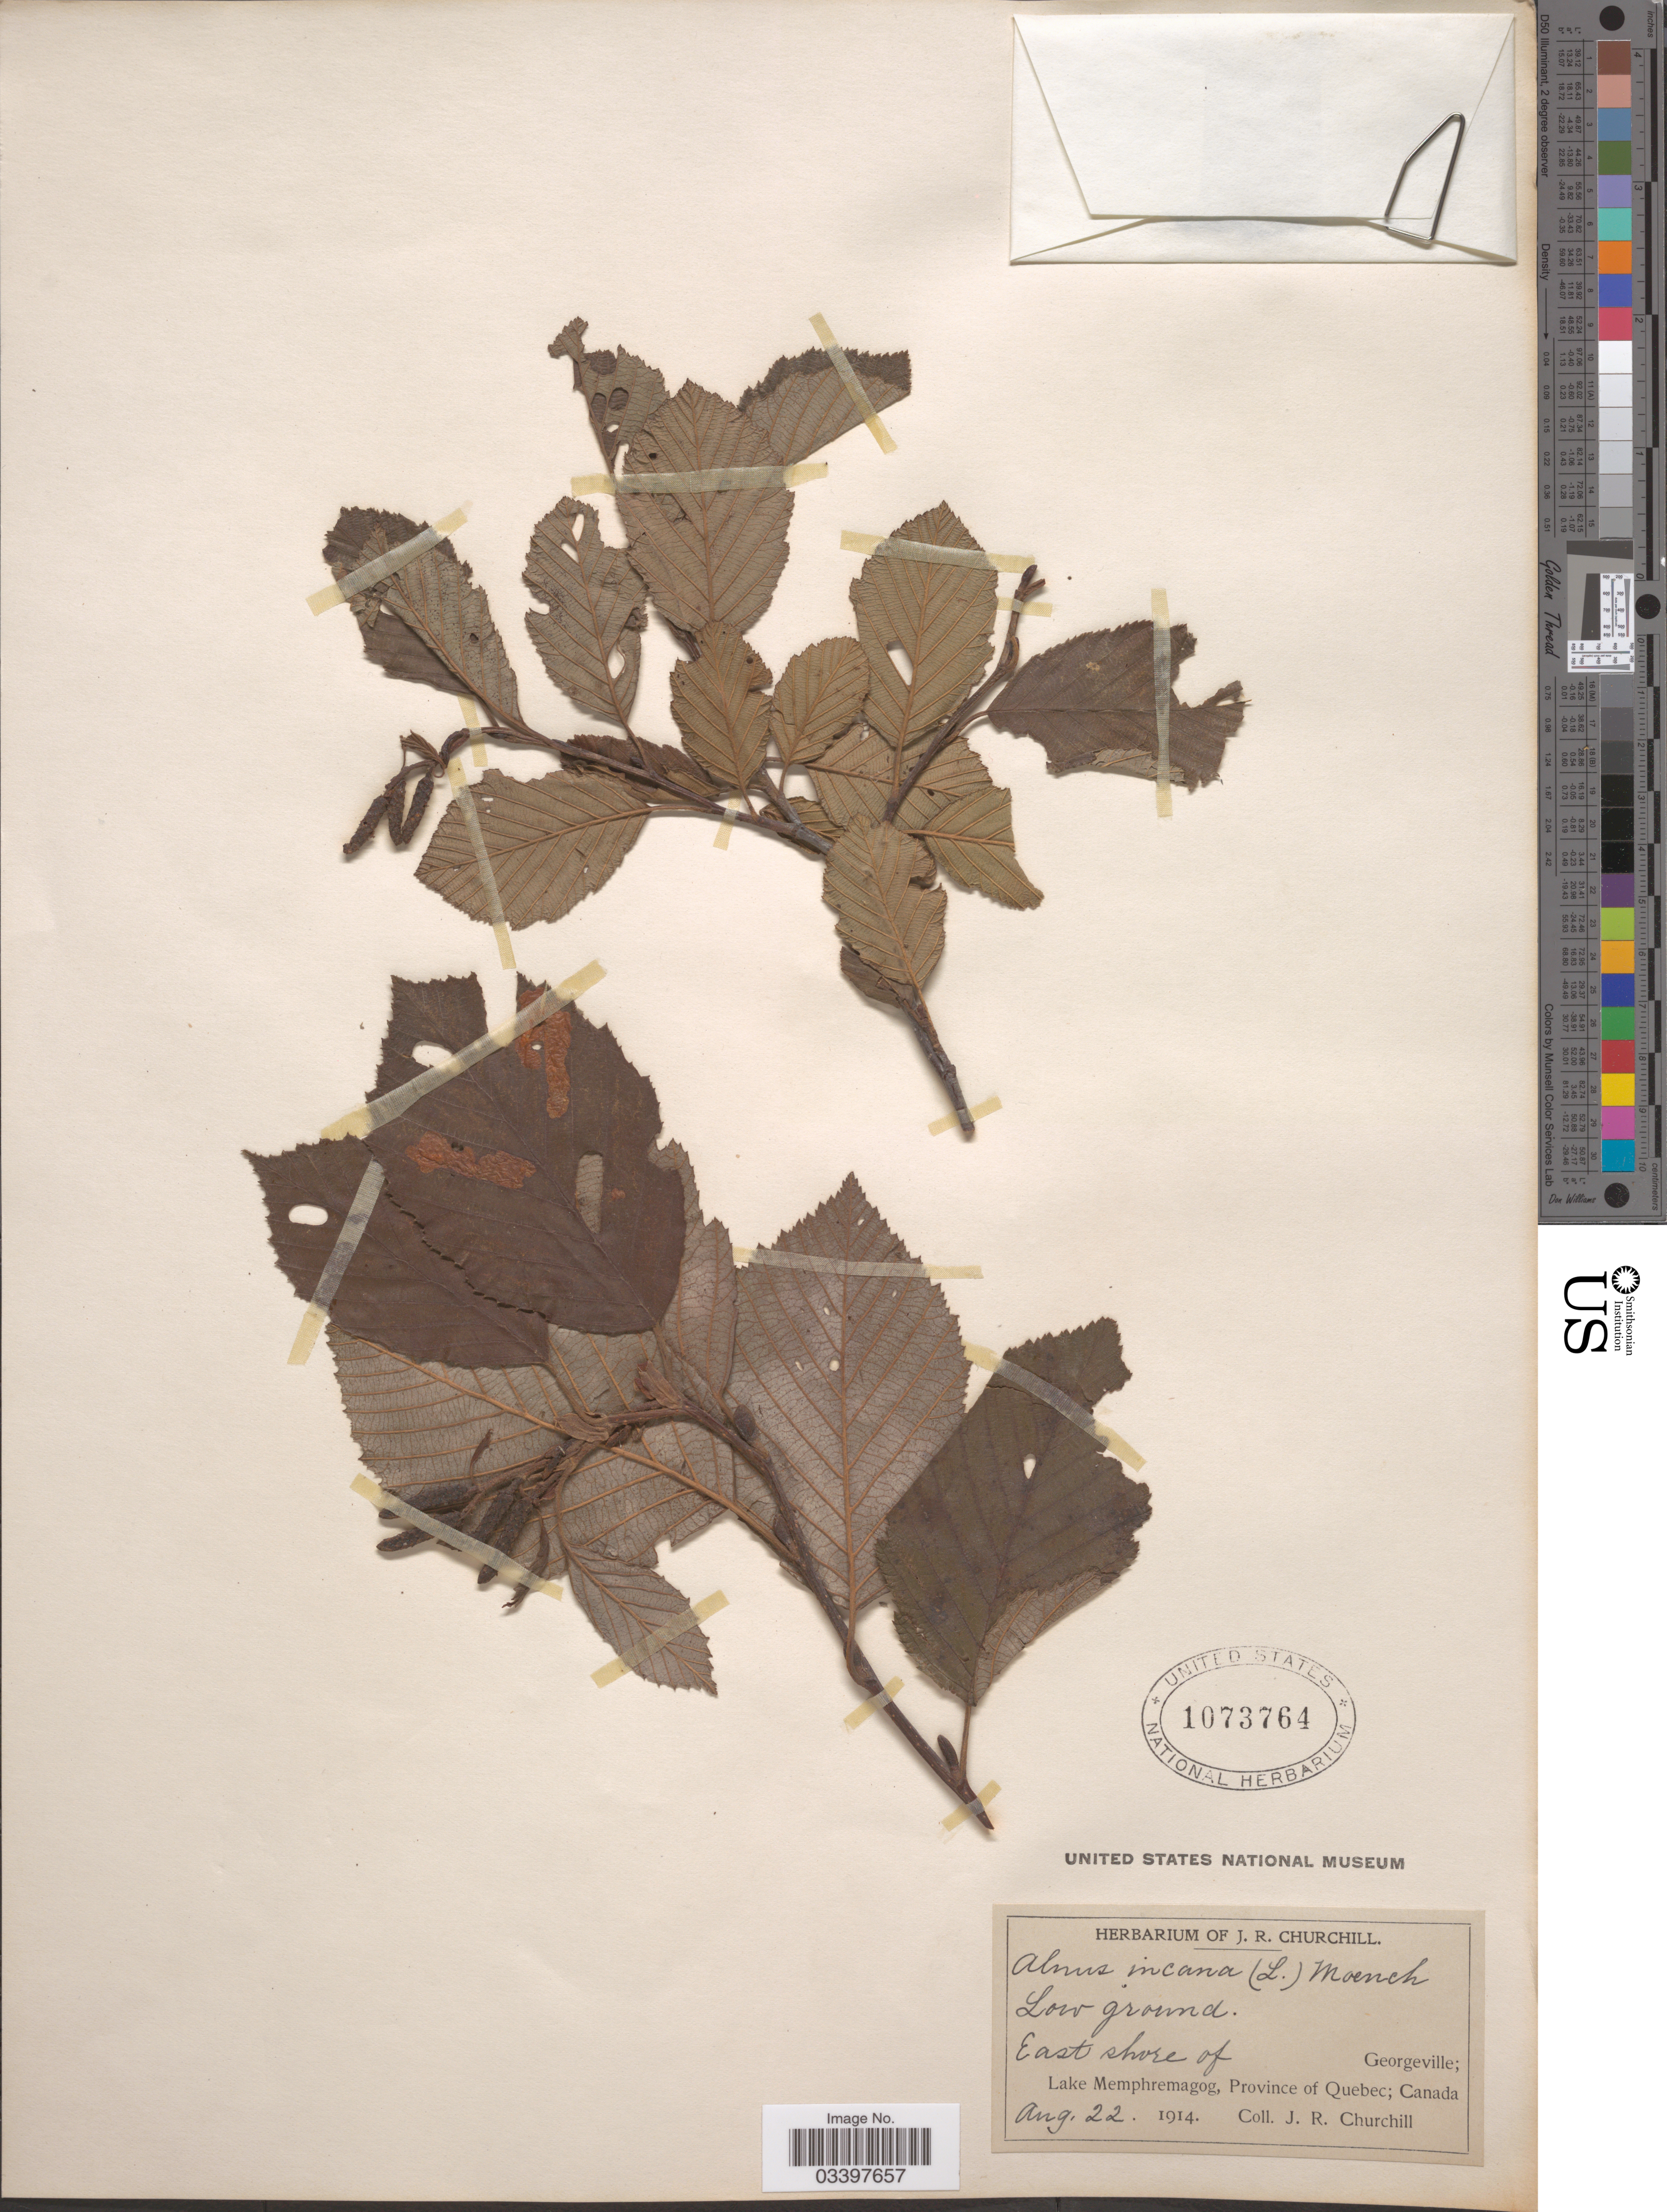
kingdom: Plantae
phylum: Tracheophyta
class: Magnoliopsida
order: Fagales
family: Betulaceae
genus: Alnus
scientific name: Alnus incana subsp. rugosa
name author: (Du Roi) R.T. Clausen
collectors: J. Churchill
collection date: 1914-08-22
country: Canada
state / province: Quebec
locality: East shore of Georgeville; Lake Memphremagog.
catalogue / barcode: US 1073764